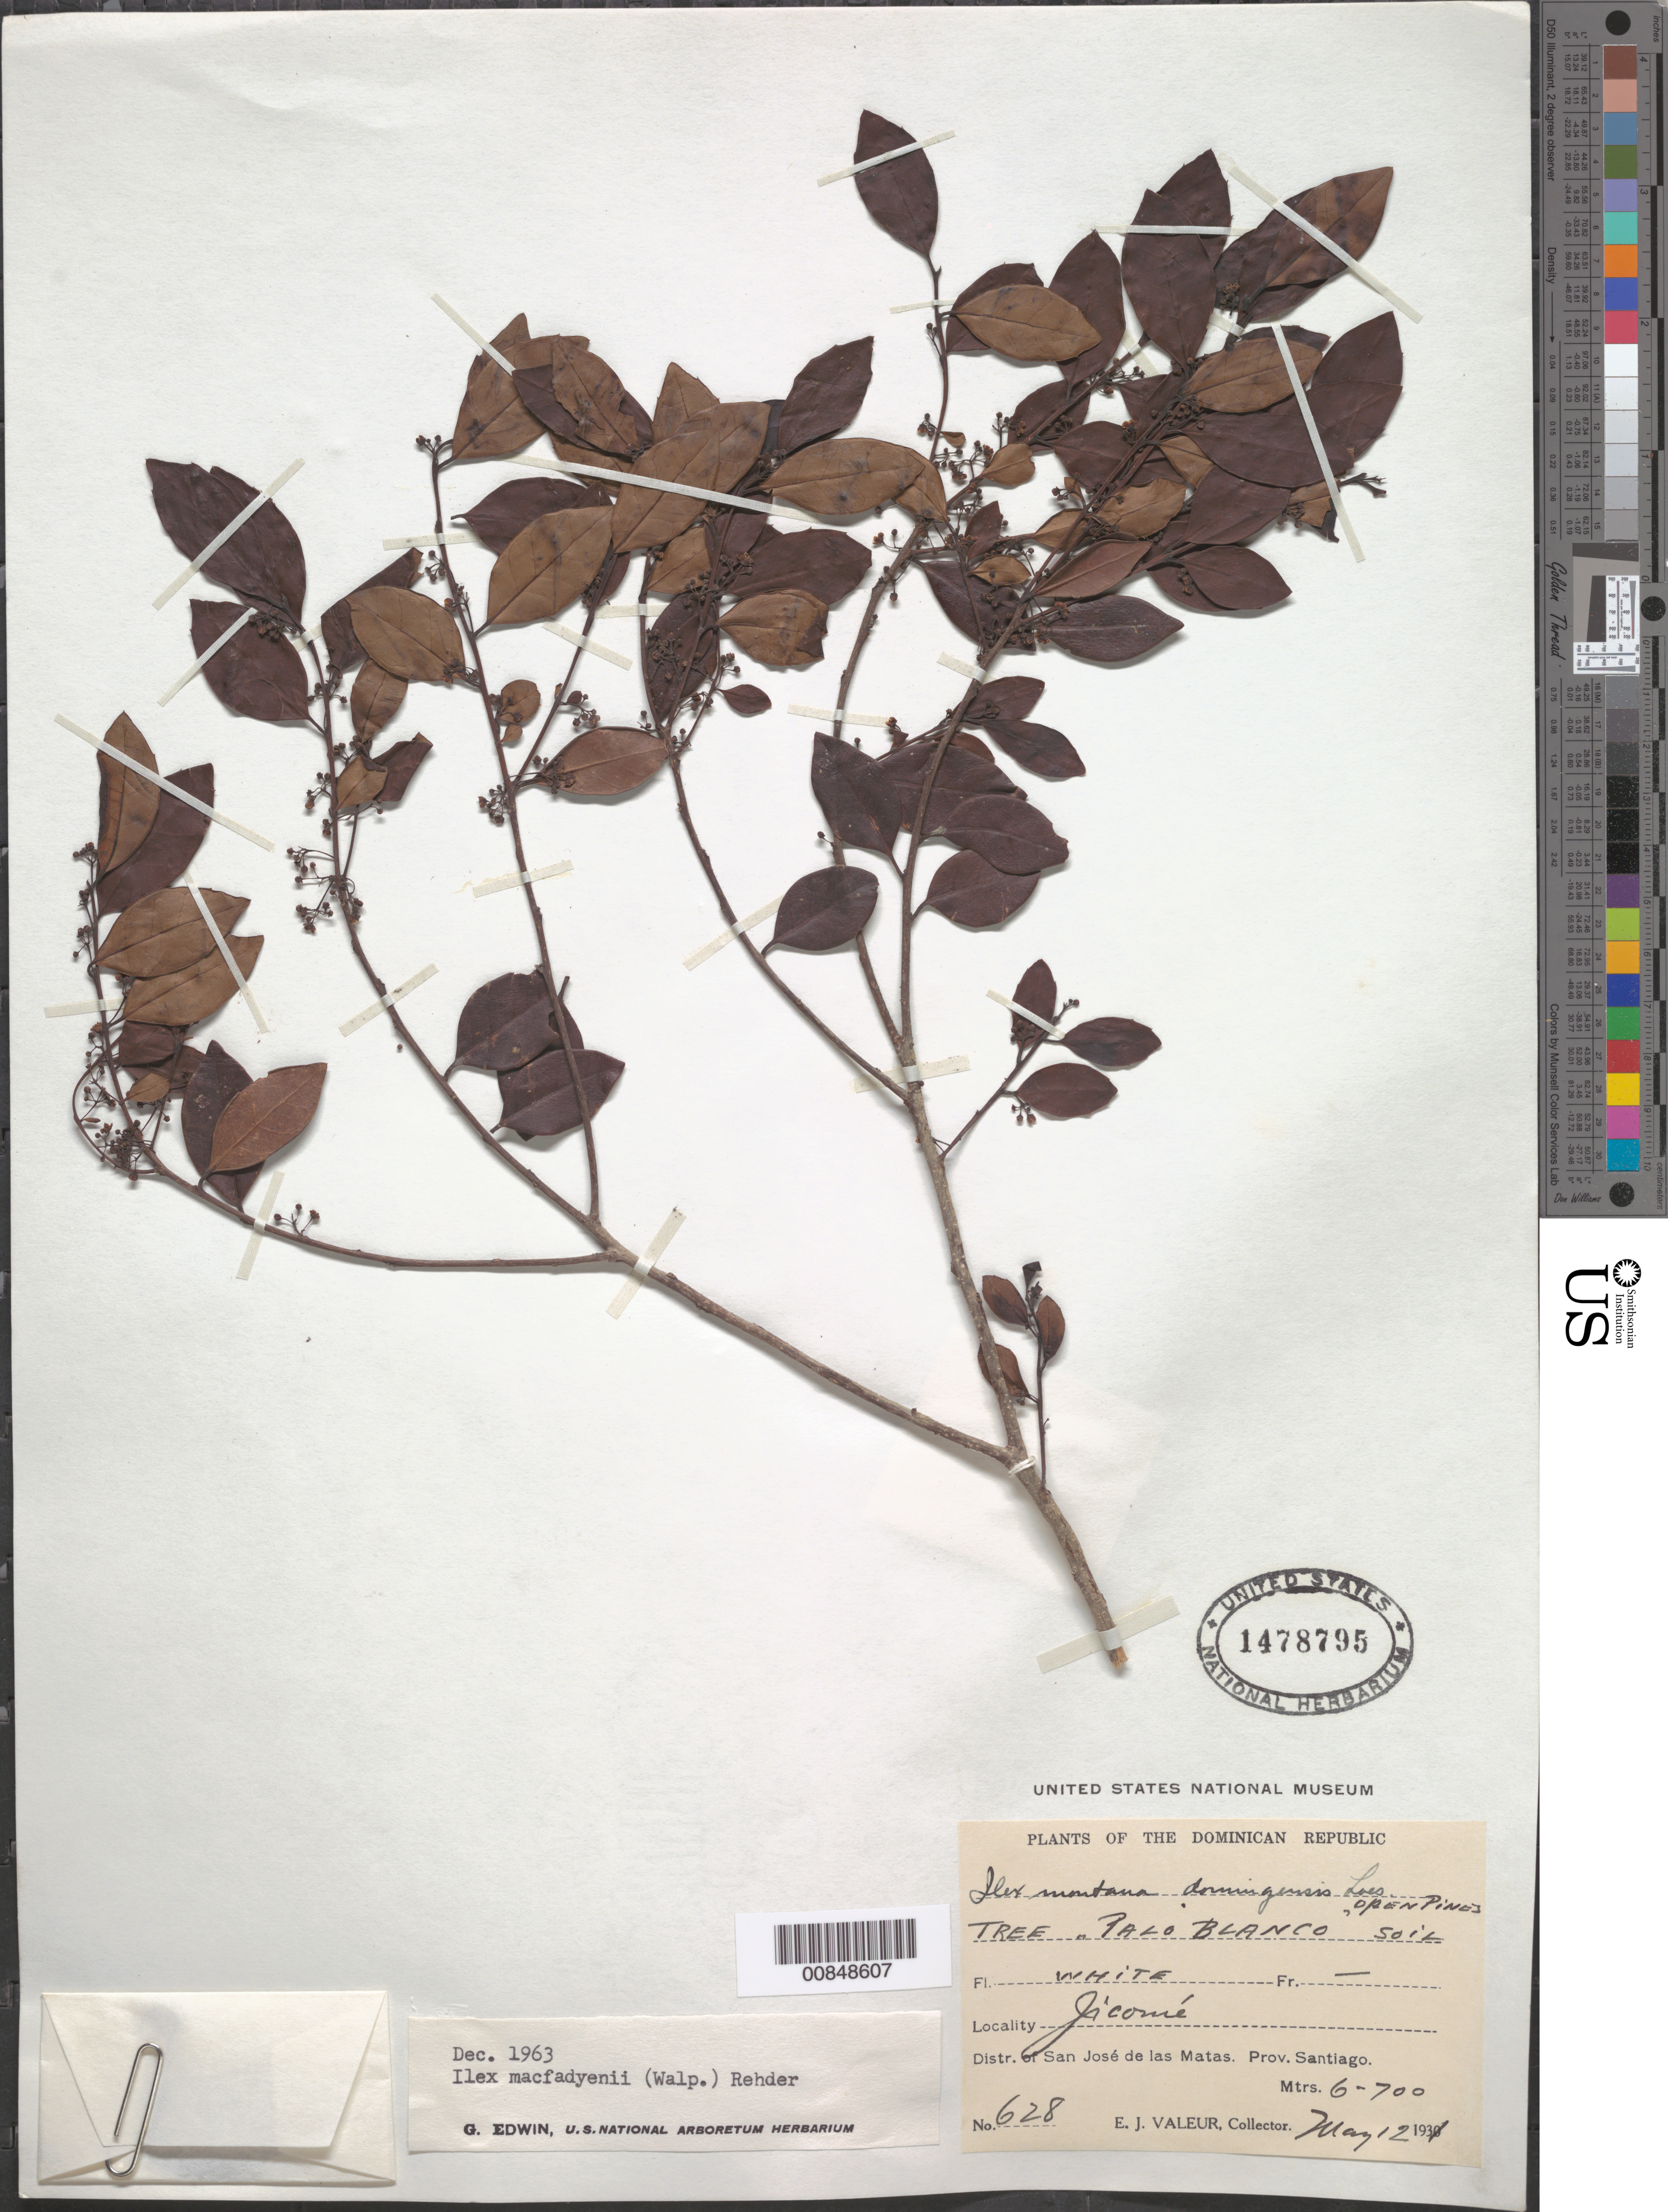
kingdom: Plantae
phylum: Tracheophyta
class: Magnoliopsida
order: Aquifoliales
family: Aquifoliaceae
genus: Ilex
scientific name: Ilex macfadyenii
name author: Rehder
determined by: Edwin, G.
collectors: E. Valeur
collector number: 628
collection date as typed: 12 May 1931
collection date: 1931-05-12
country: Dominican Republic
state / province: Santiago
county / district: San José de las Matas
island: Hispaniola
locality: Jicomé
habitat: Soil, open pines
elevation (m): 600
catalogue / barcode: US 1478795